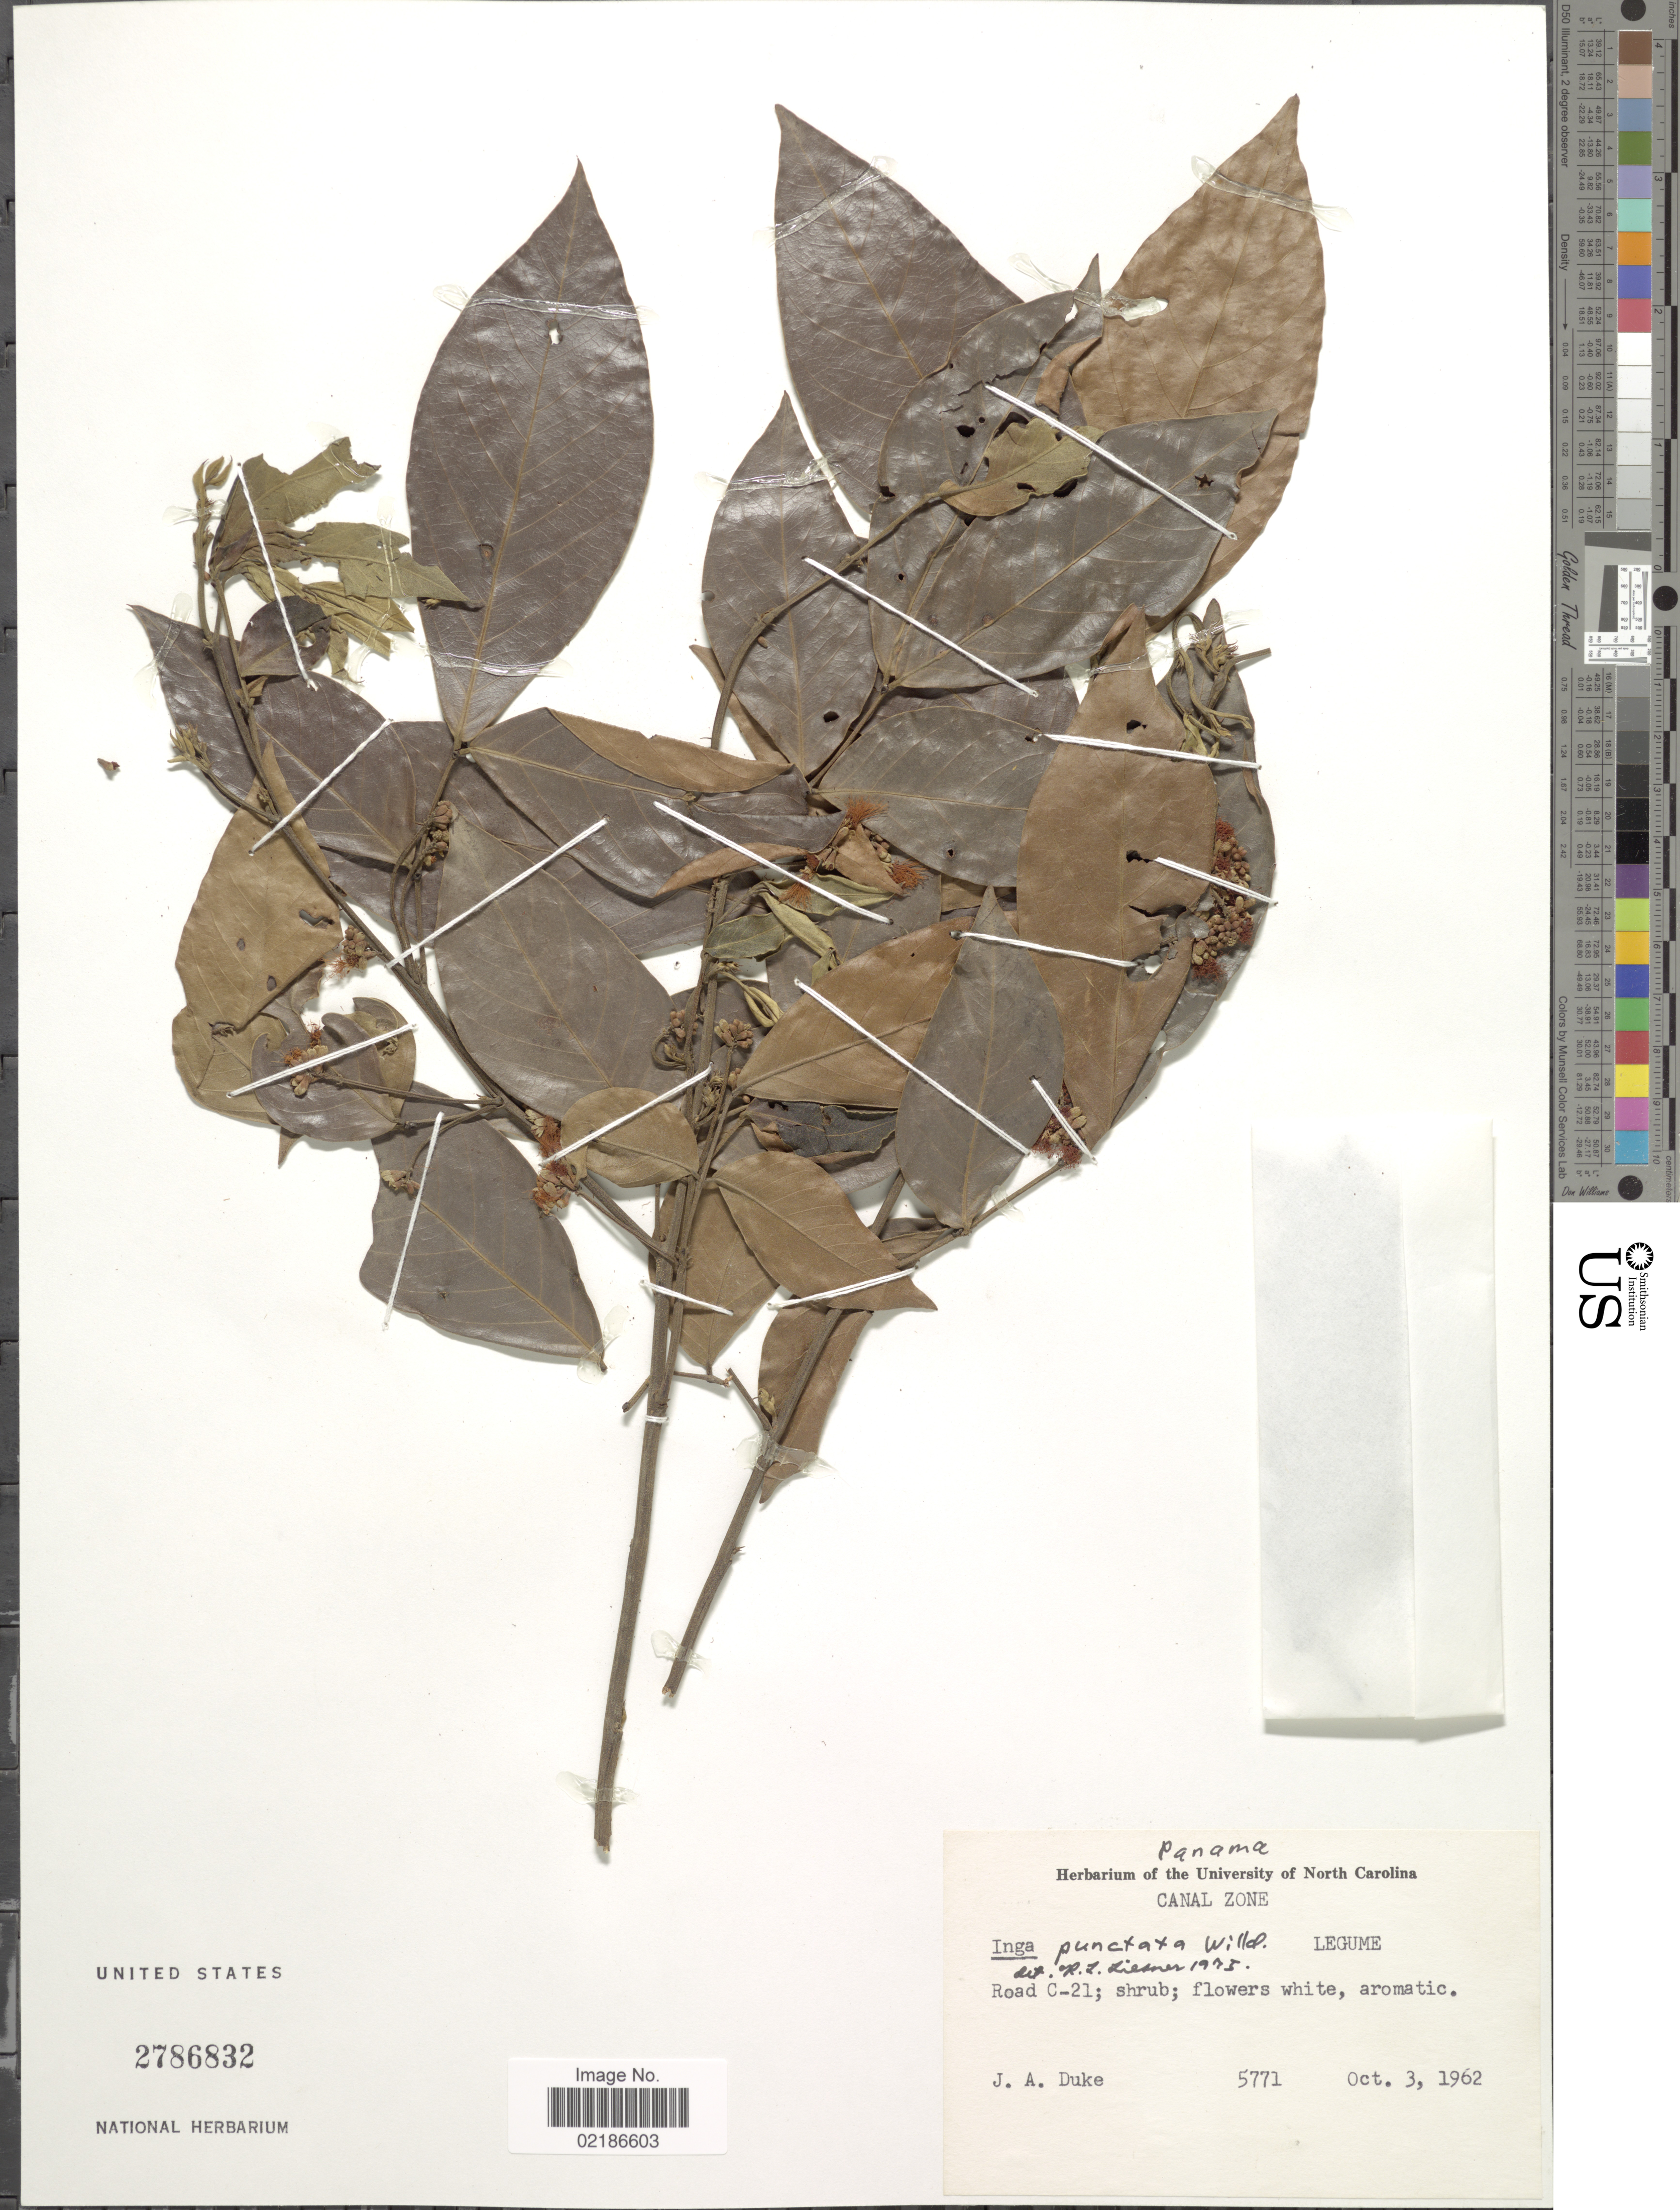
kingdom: Plantae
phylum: Tracheophyta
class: Magnoliopsida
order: Fabales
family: Fabaceae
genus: Inga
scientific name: Inga punctata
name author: Willd.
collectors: J. A. Duke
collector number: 5771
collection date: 1962-10-03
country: Panama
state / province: Colón / Panamá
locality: Canal Zone, Road C-21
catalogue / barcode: US 2786832